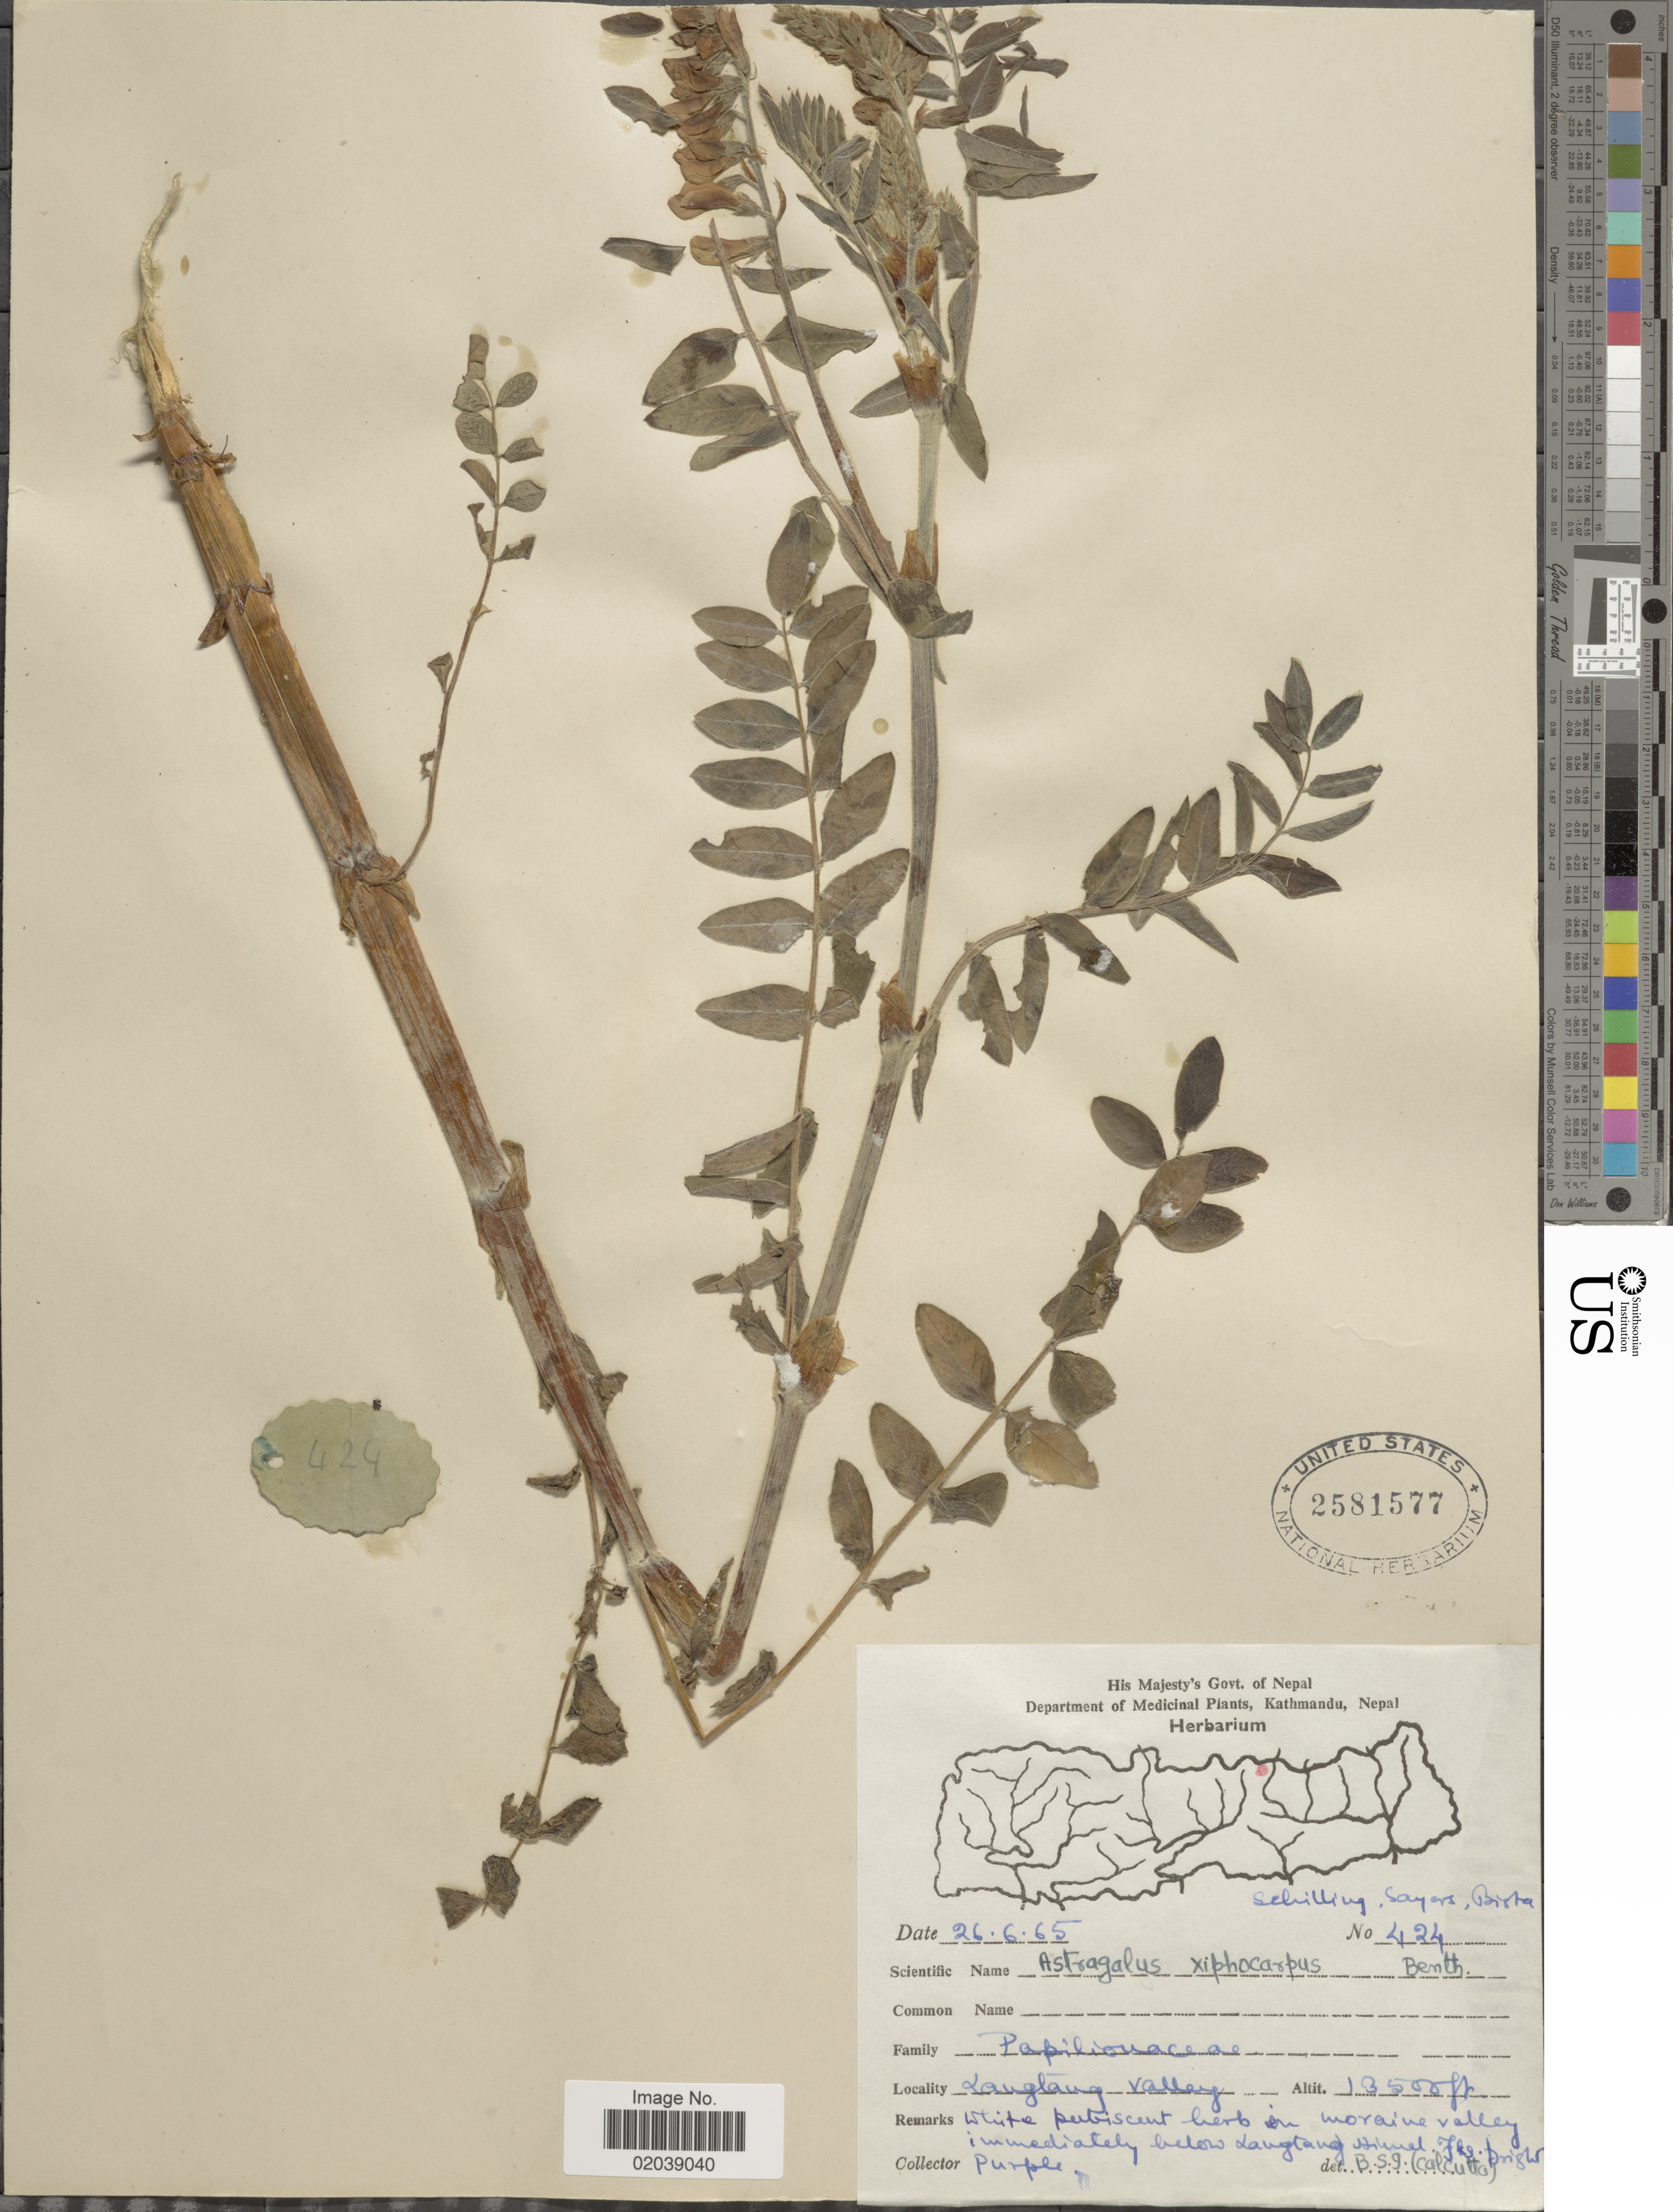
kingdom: Plantae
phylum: Tracheophyta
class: Magnoliopsida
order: Fabales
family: Fabaceae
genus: Astragalus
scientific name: Astragalus xiphocarpus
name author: Benth. ex Bunge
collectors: His Majesty's Government of Nepal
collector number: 424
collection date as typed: Transcribed d/m/y: 26/6/65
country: Nepal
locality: Langtang Valley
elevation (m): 4115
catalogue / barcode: US 2581577